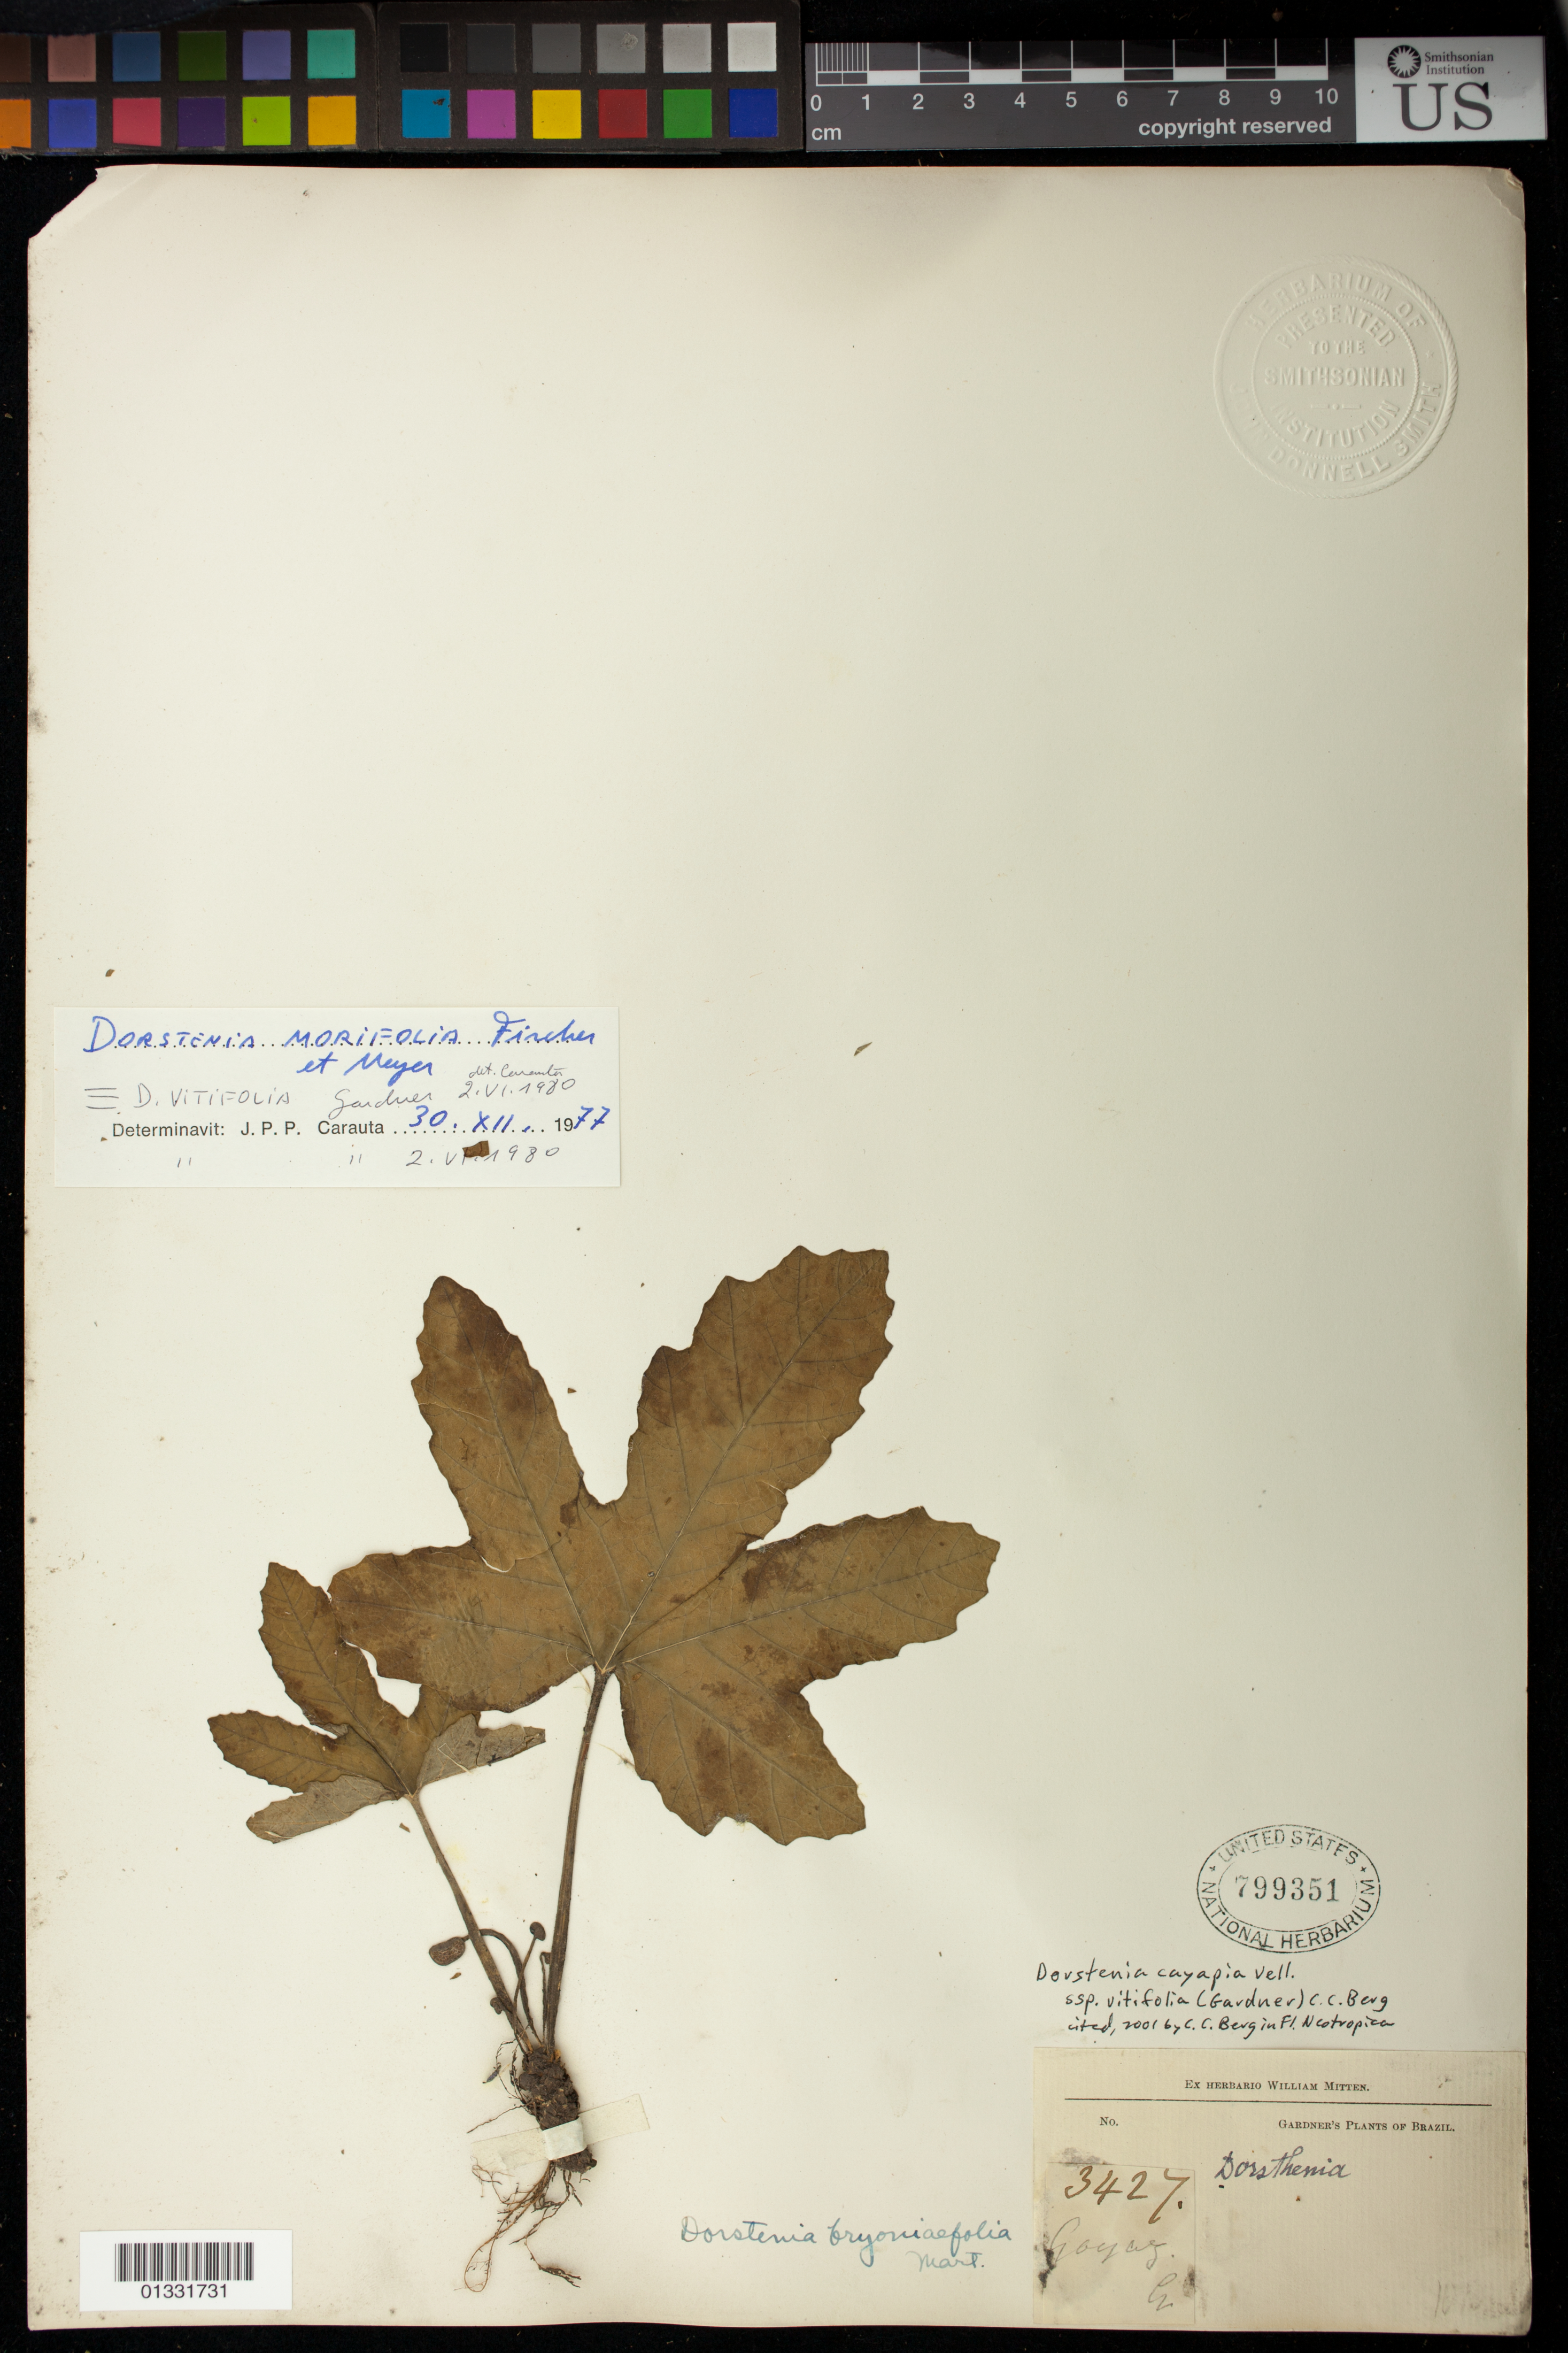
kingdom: Plantae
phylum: Tracheophyta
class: Magnoliopsida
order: Rosales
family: Moraceae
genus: Dorstenia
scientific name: Dorstenia cayapia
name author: Vell.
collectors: G. Gardner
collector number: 3427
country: Brazil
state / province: Goiás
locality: Goyaz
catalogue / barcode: US 799351